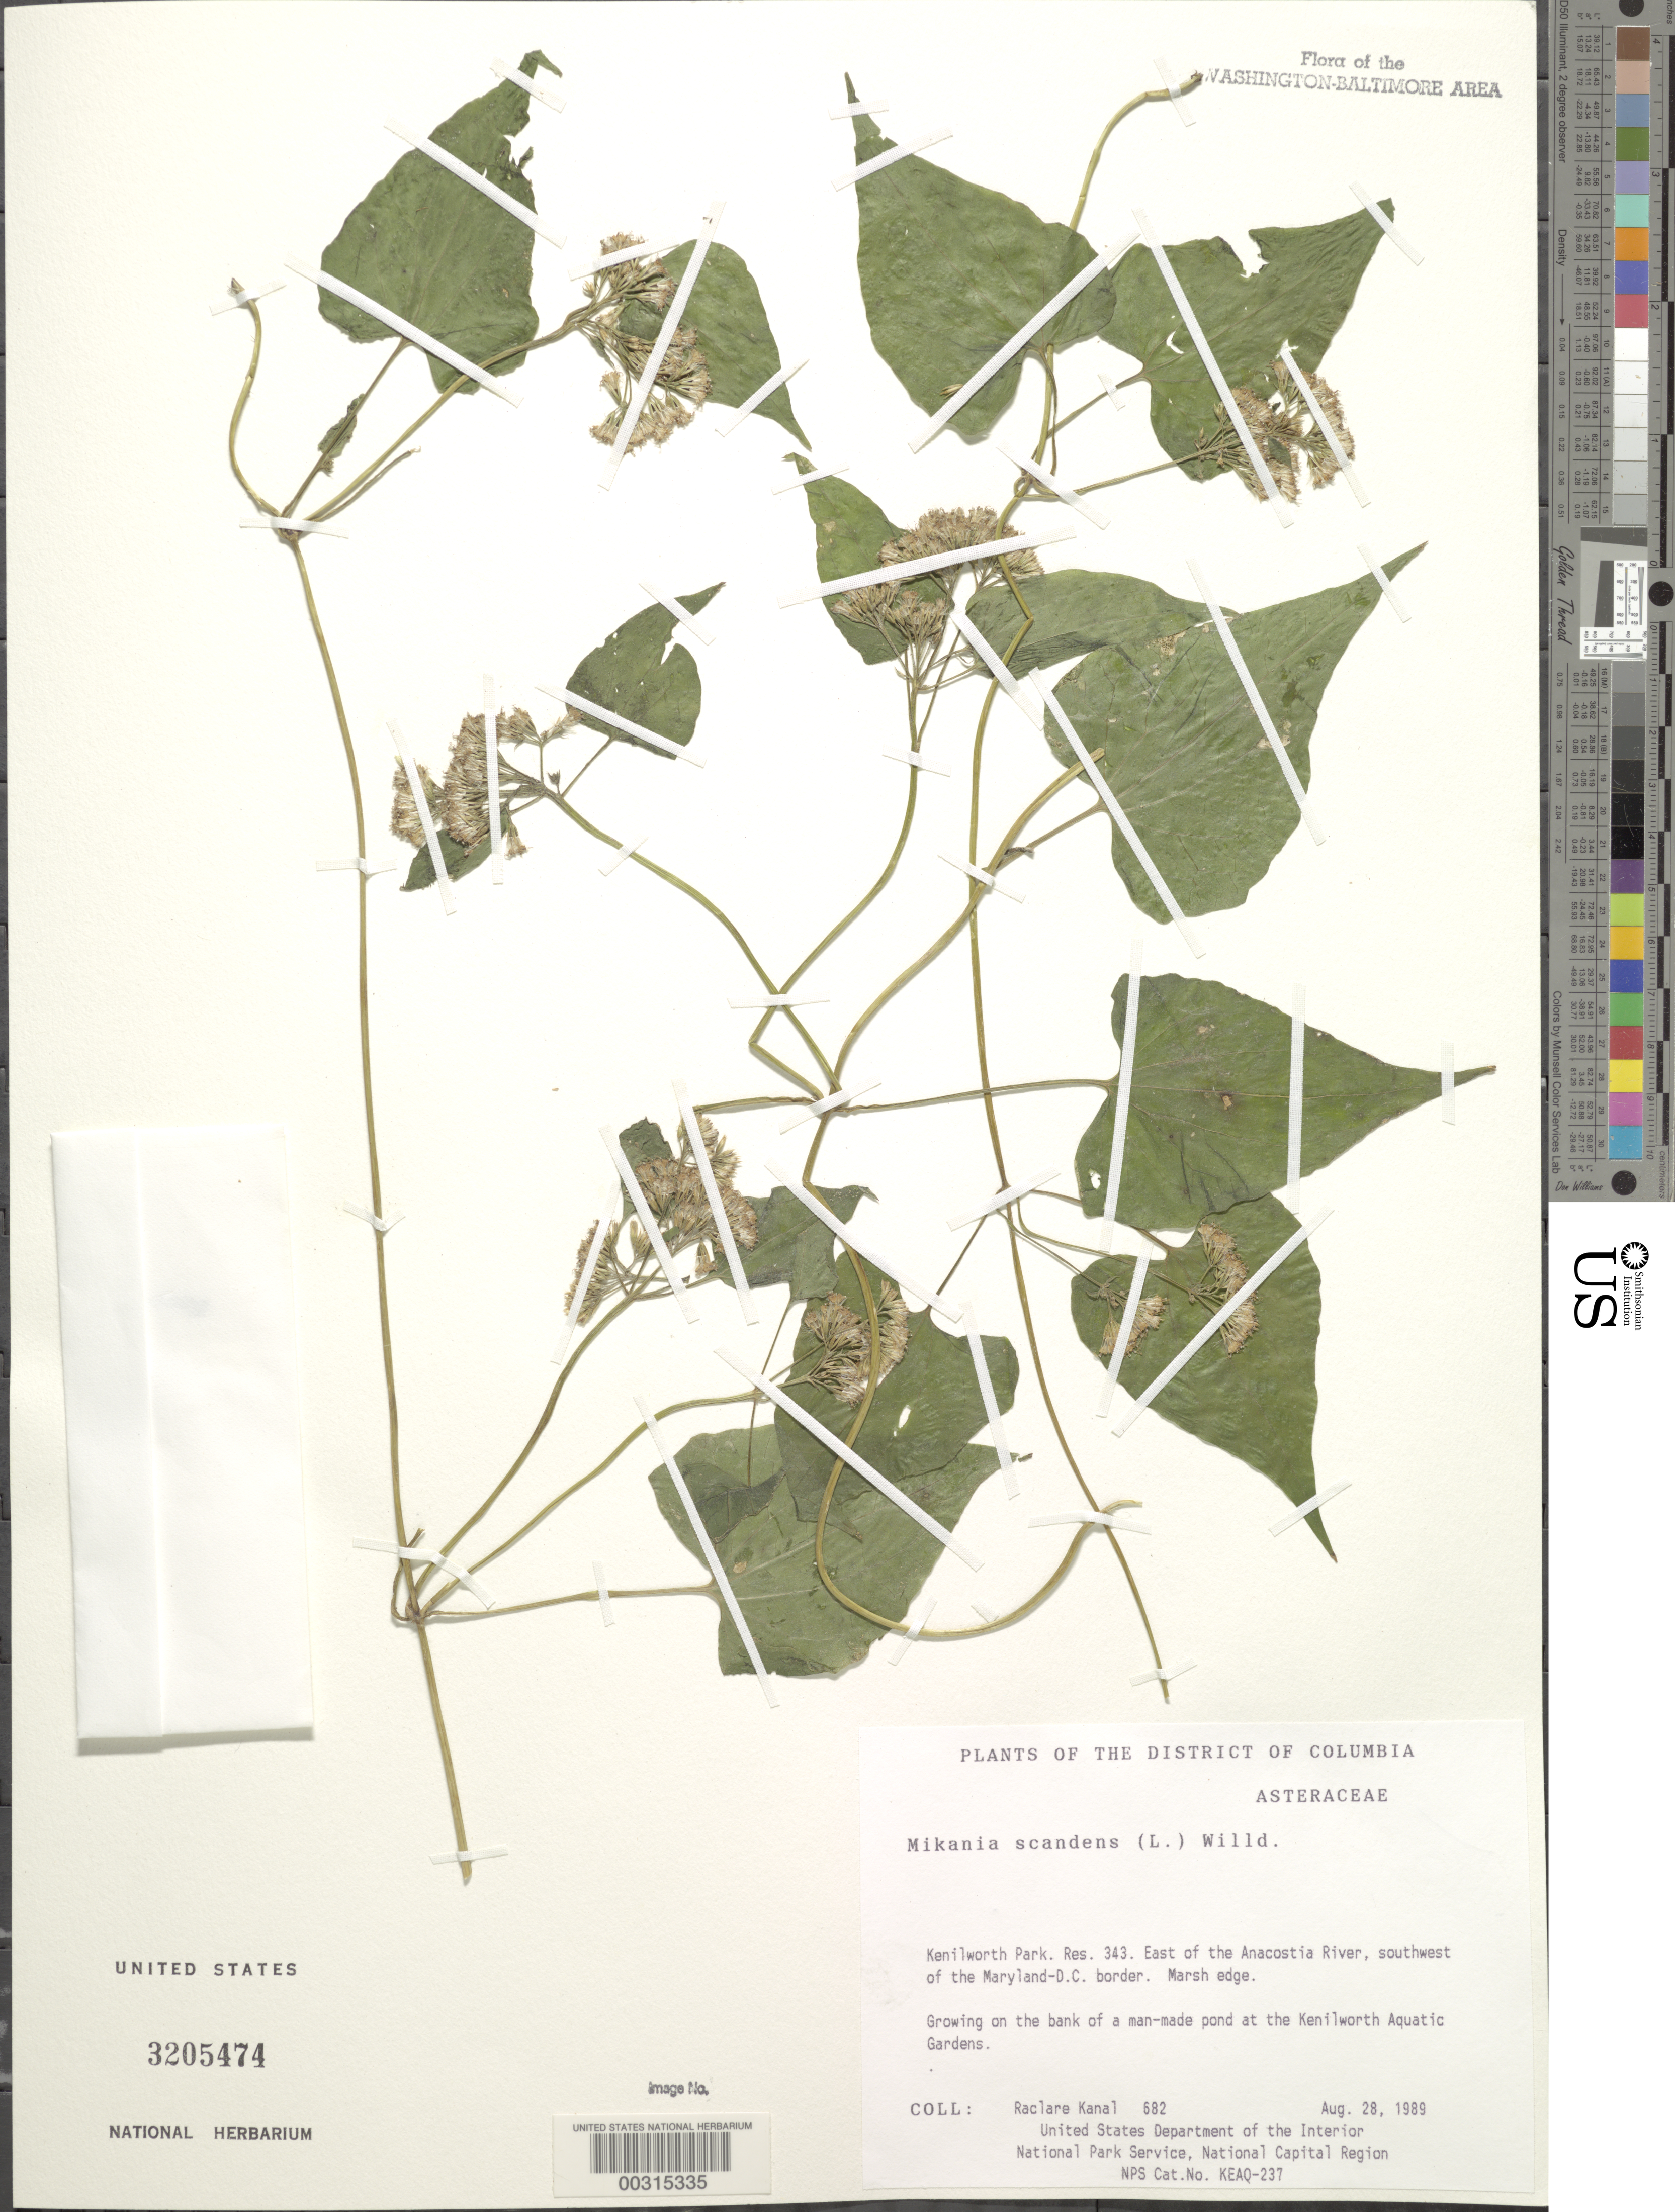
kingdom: Plantae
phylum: Tracheophyta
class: Magnoliopsida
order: Asterales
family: Asteraceae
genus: Mikania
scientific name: Mikania scandens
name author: (L.) Willd.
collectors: R. Kanal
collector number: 682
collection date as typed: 28 Aug 1989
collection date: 1989-08-28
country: United States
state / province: District of Columbia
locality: Kenilworth Park, Res 343, E of Anacostia River, SW of MD-DC border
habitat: Marsh edge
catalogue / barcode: US 3205474